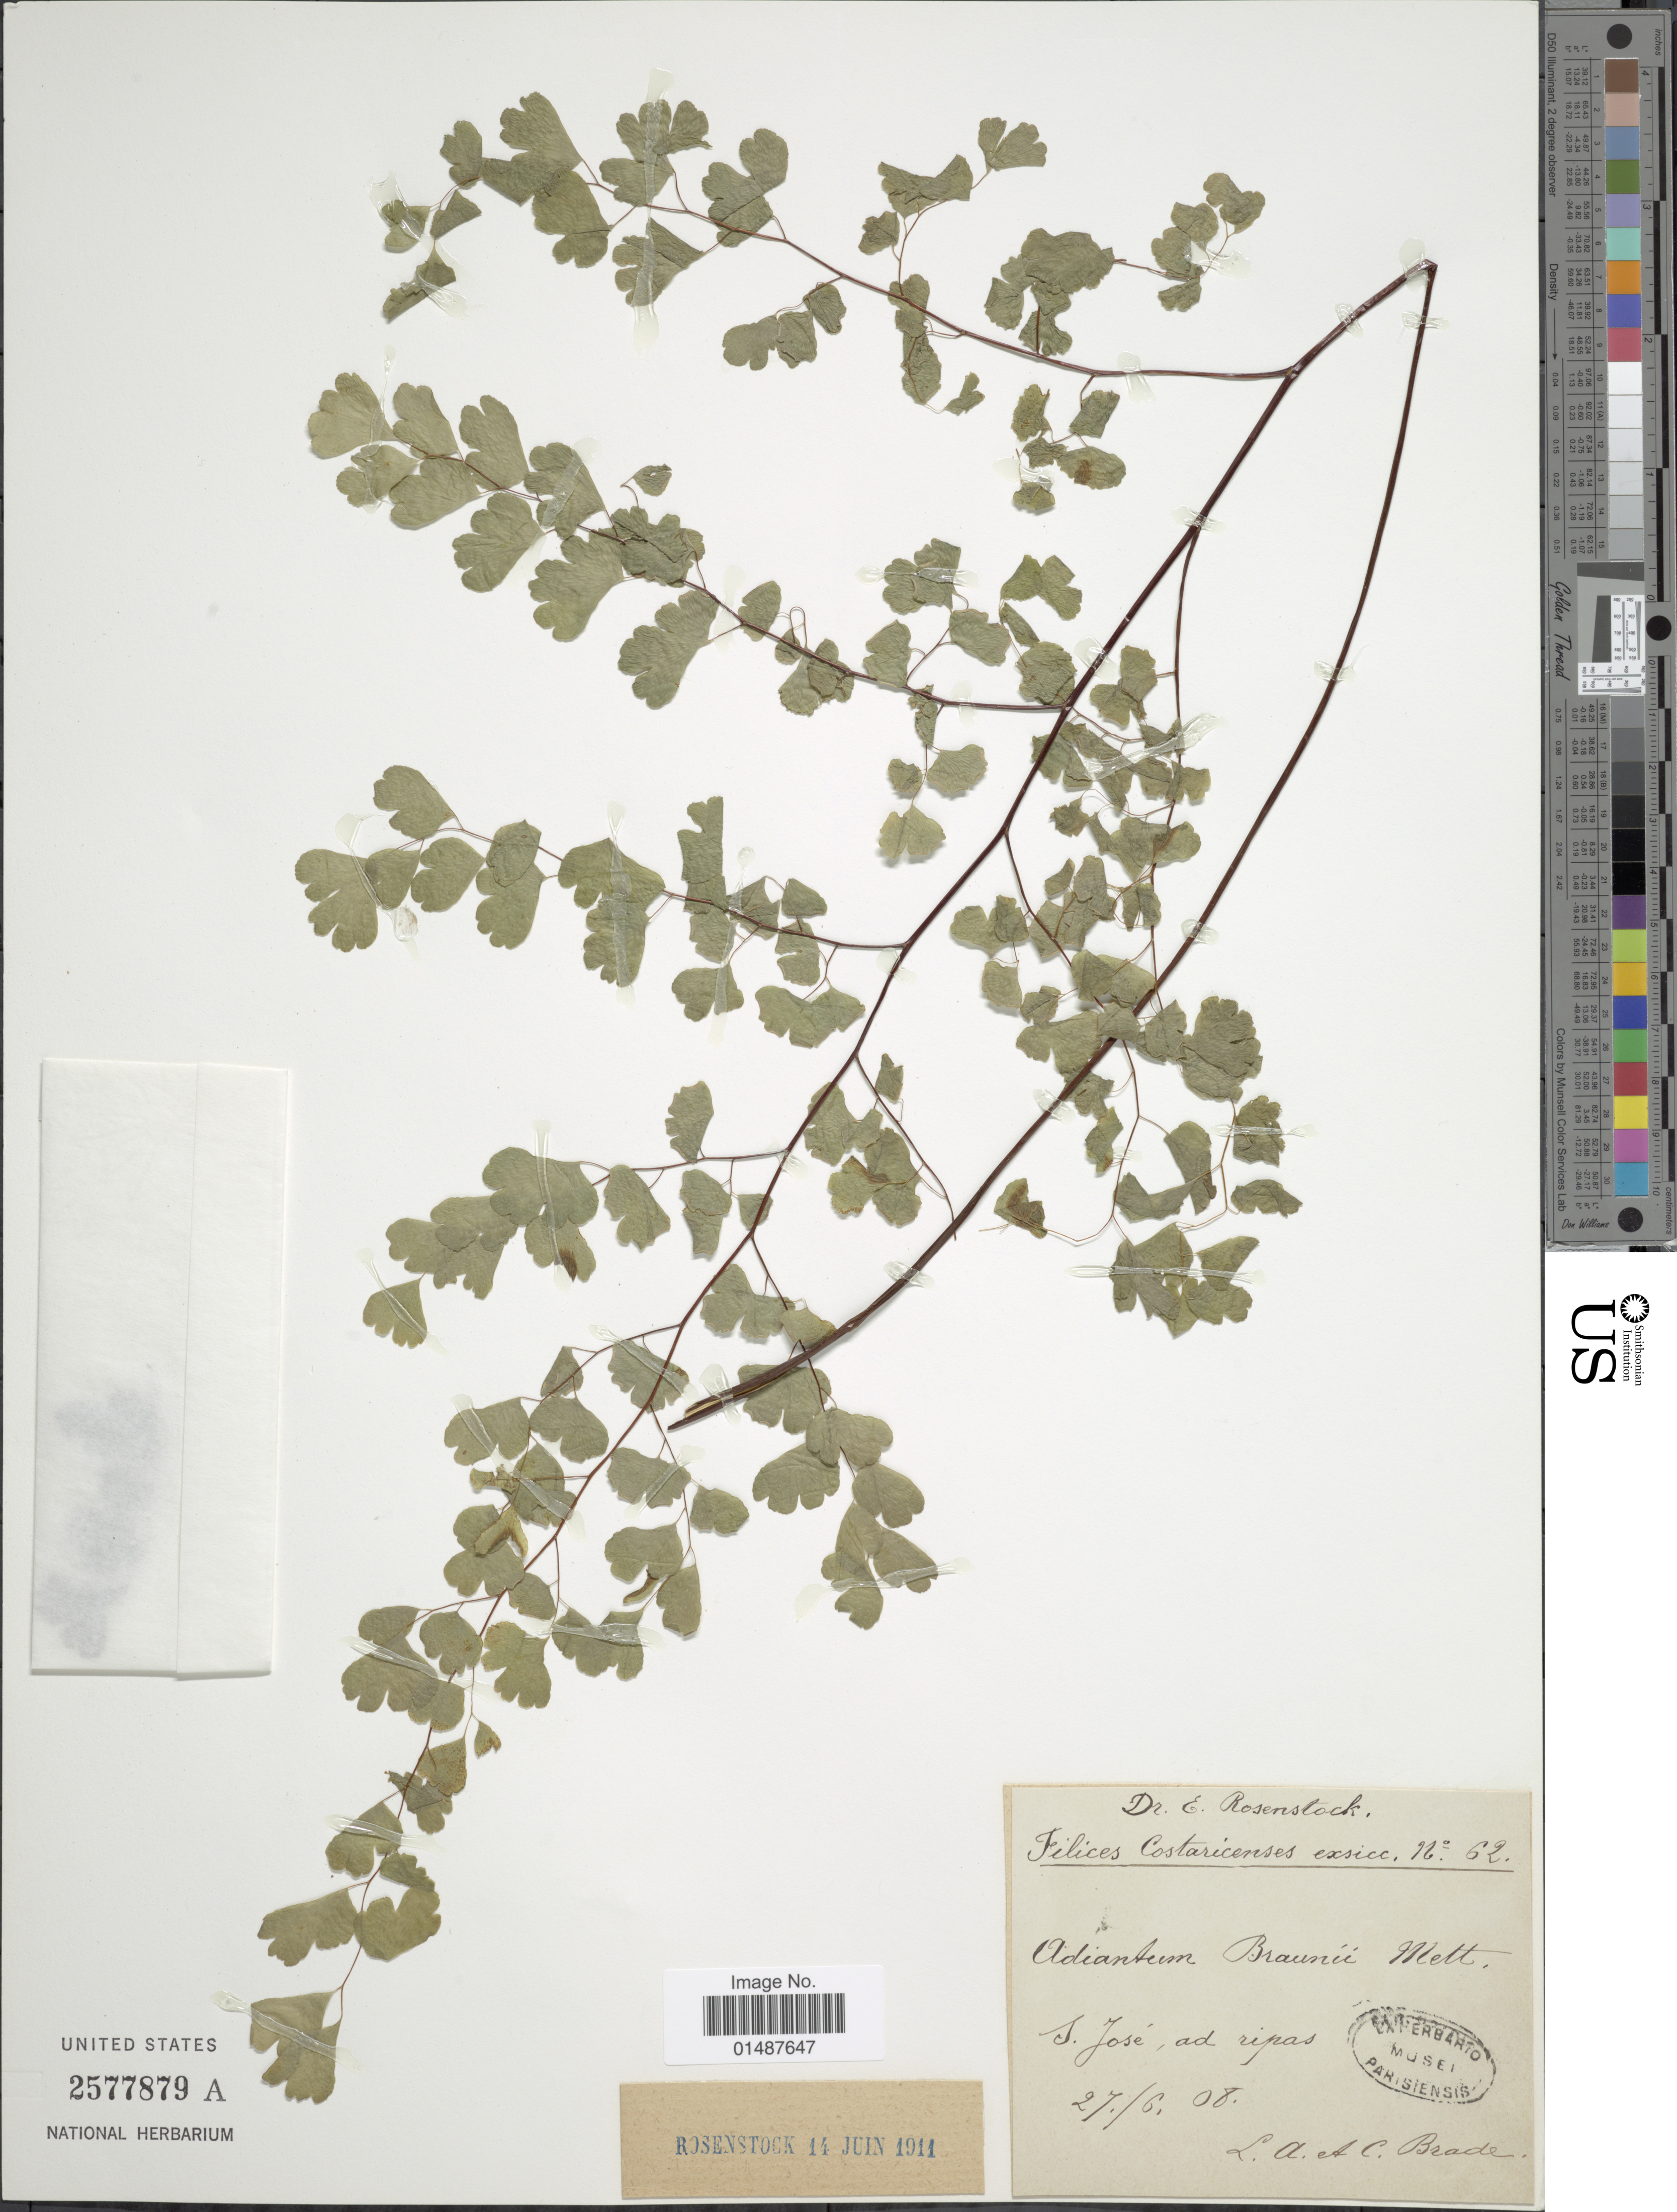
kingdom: Plantae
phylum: Tracheophyta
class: Polypodiopsida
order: Polypodiales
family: Pteridaceae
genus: Adiantum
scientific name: Adiantum braunii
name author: Mett. ex Kuhn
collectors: A. Brade & C. Brade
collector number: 62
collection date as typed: Transcribed d/m/y: 27/6/8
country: Costa Rica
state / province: San José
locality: Ad ripas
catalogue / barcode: US 2577879A